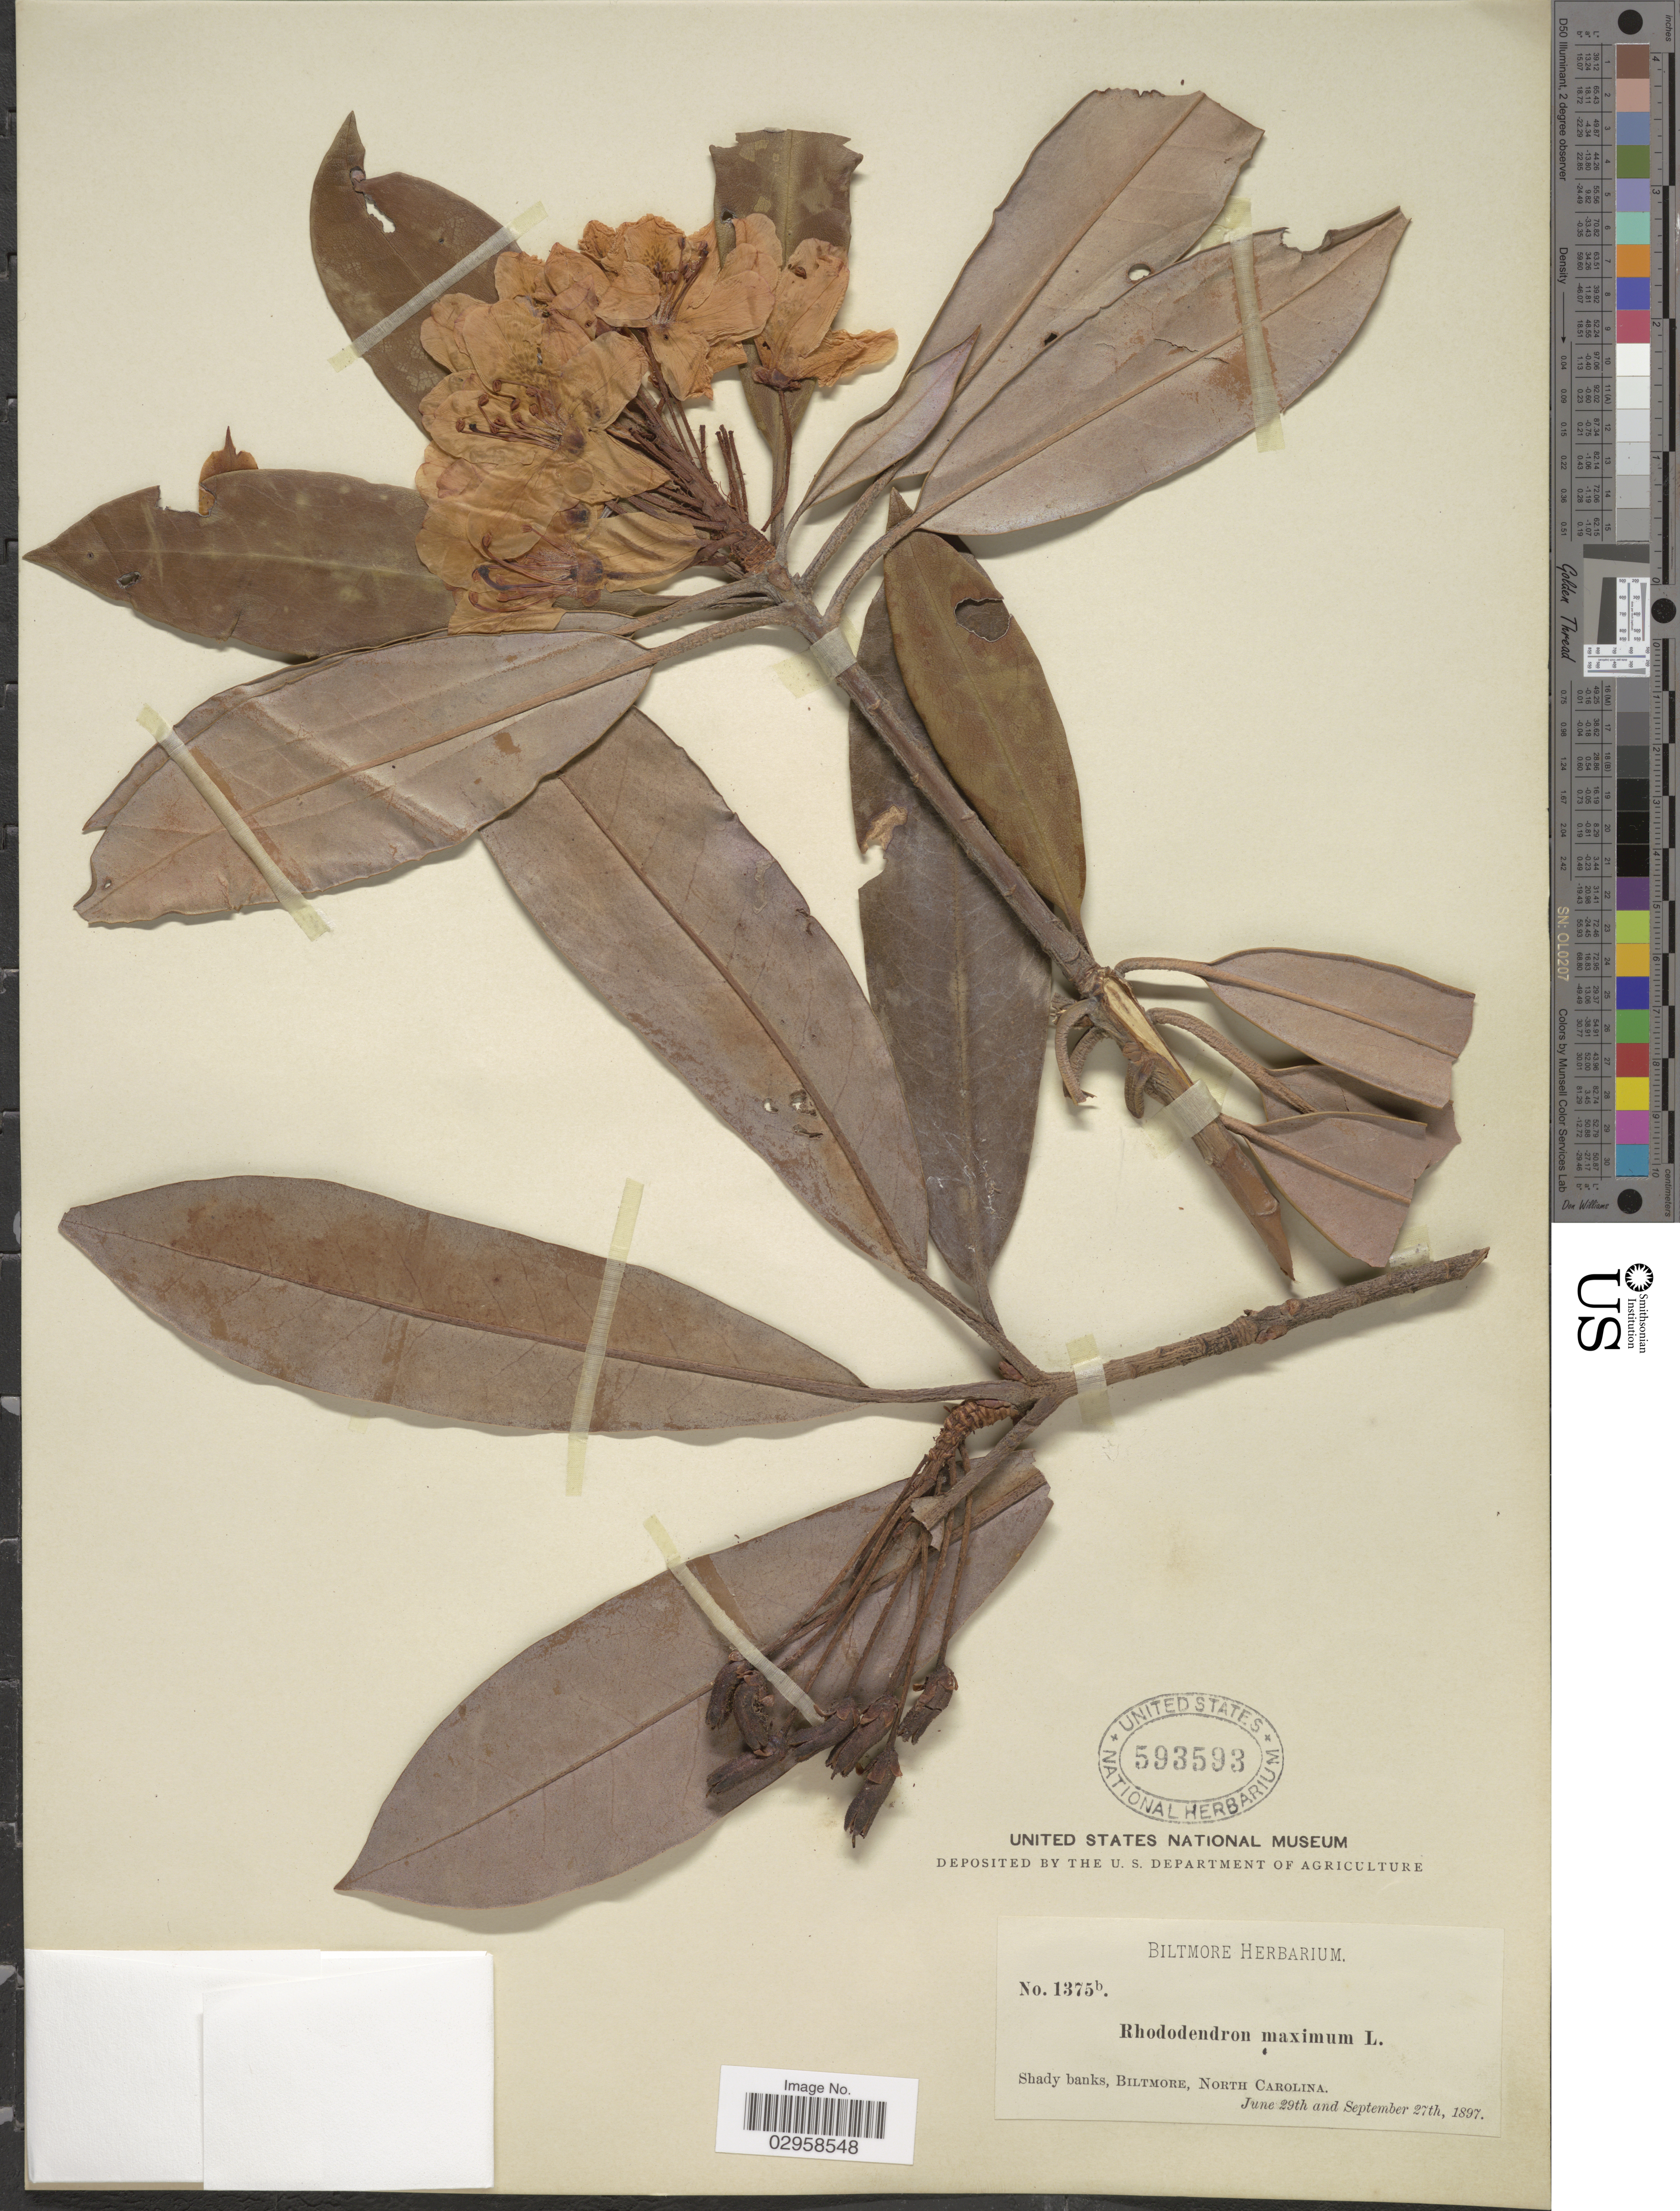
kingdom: Plantae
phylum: Tracheophyta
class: Magnoliopsida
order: Ericales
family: Ericaceae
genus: Rhododendron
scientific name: Rhododendron maximum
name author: L.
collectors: ex herb. Biltmore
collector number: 1375b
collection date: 1897-06-29/1897-09-27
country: United States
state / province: North Carolina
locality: Shady banks, Biltmore.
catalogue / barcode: US 593593